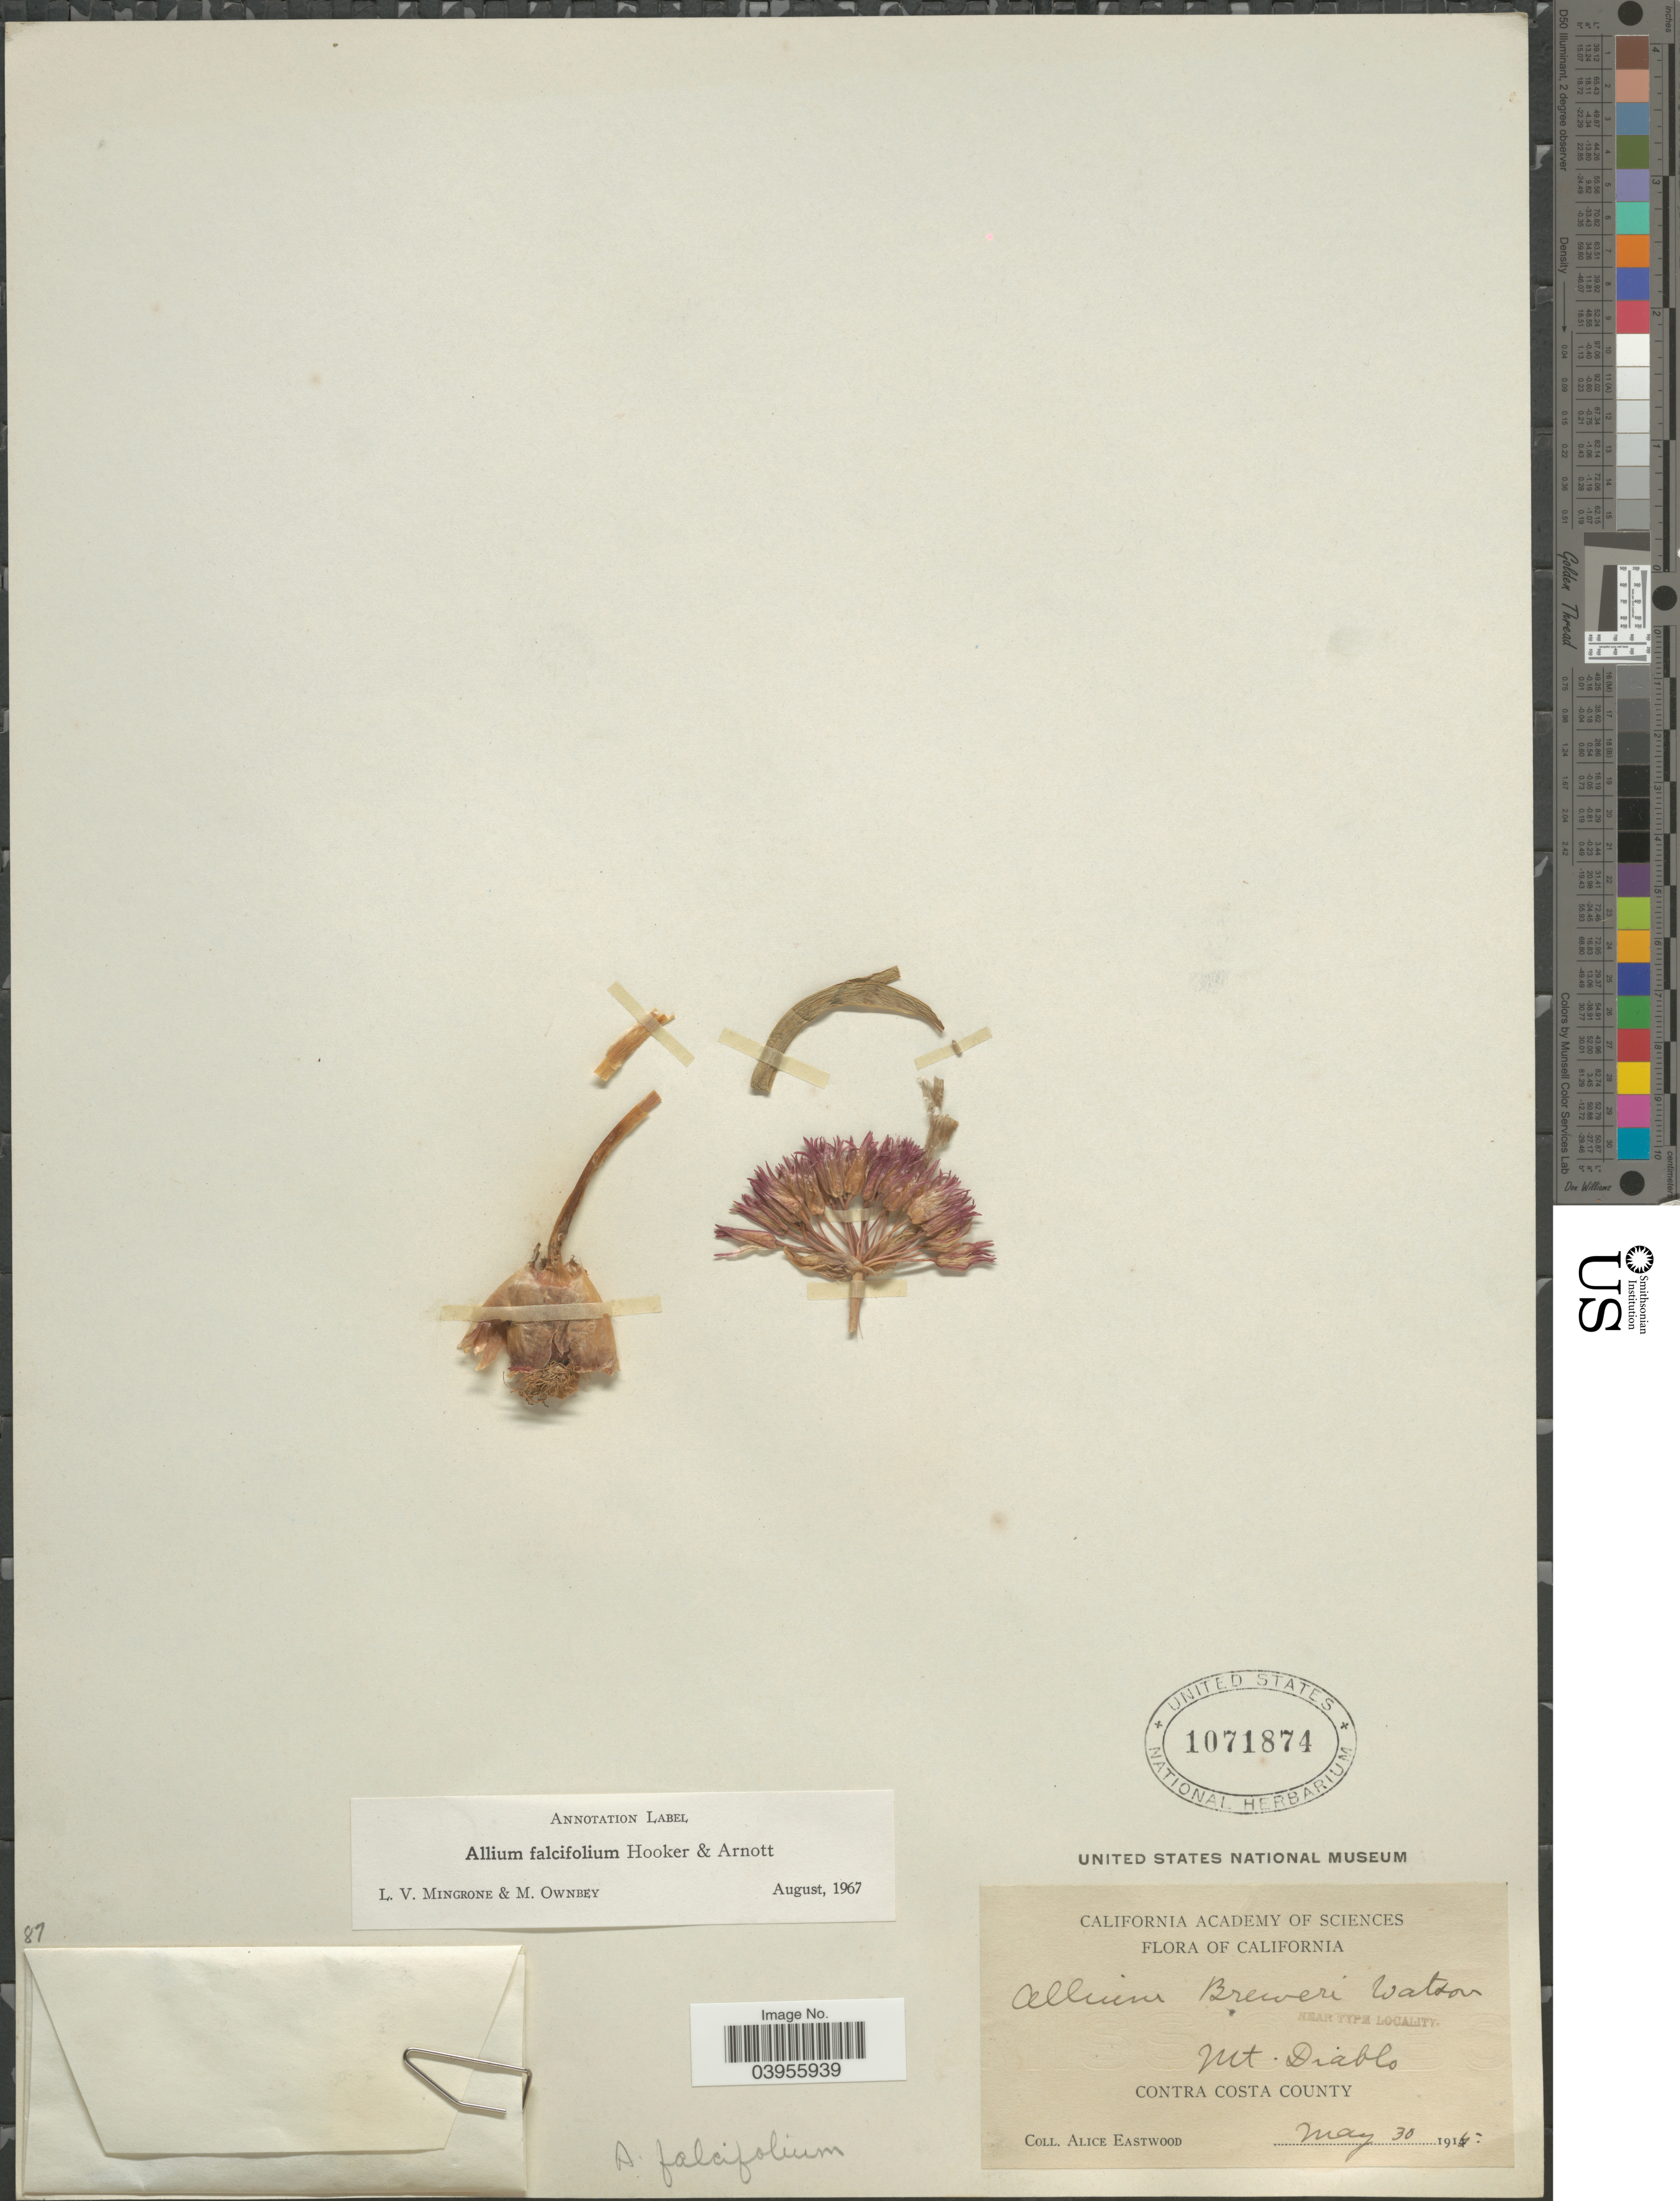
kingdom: Plantae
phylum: Tracheophyta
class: Liliopsida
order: Asparagales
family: Amaryllidaceae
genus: Allium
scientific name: Allium falcifolium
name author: Hook. & Arn.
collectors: A. Eastwood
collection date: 1915-05-30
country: United States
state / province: California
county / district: Contra Costa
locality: Mt. Diablo. Contra Costa County.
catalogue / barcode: US 1071874